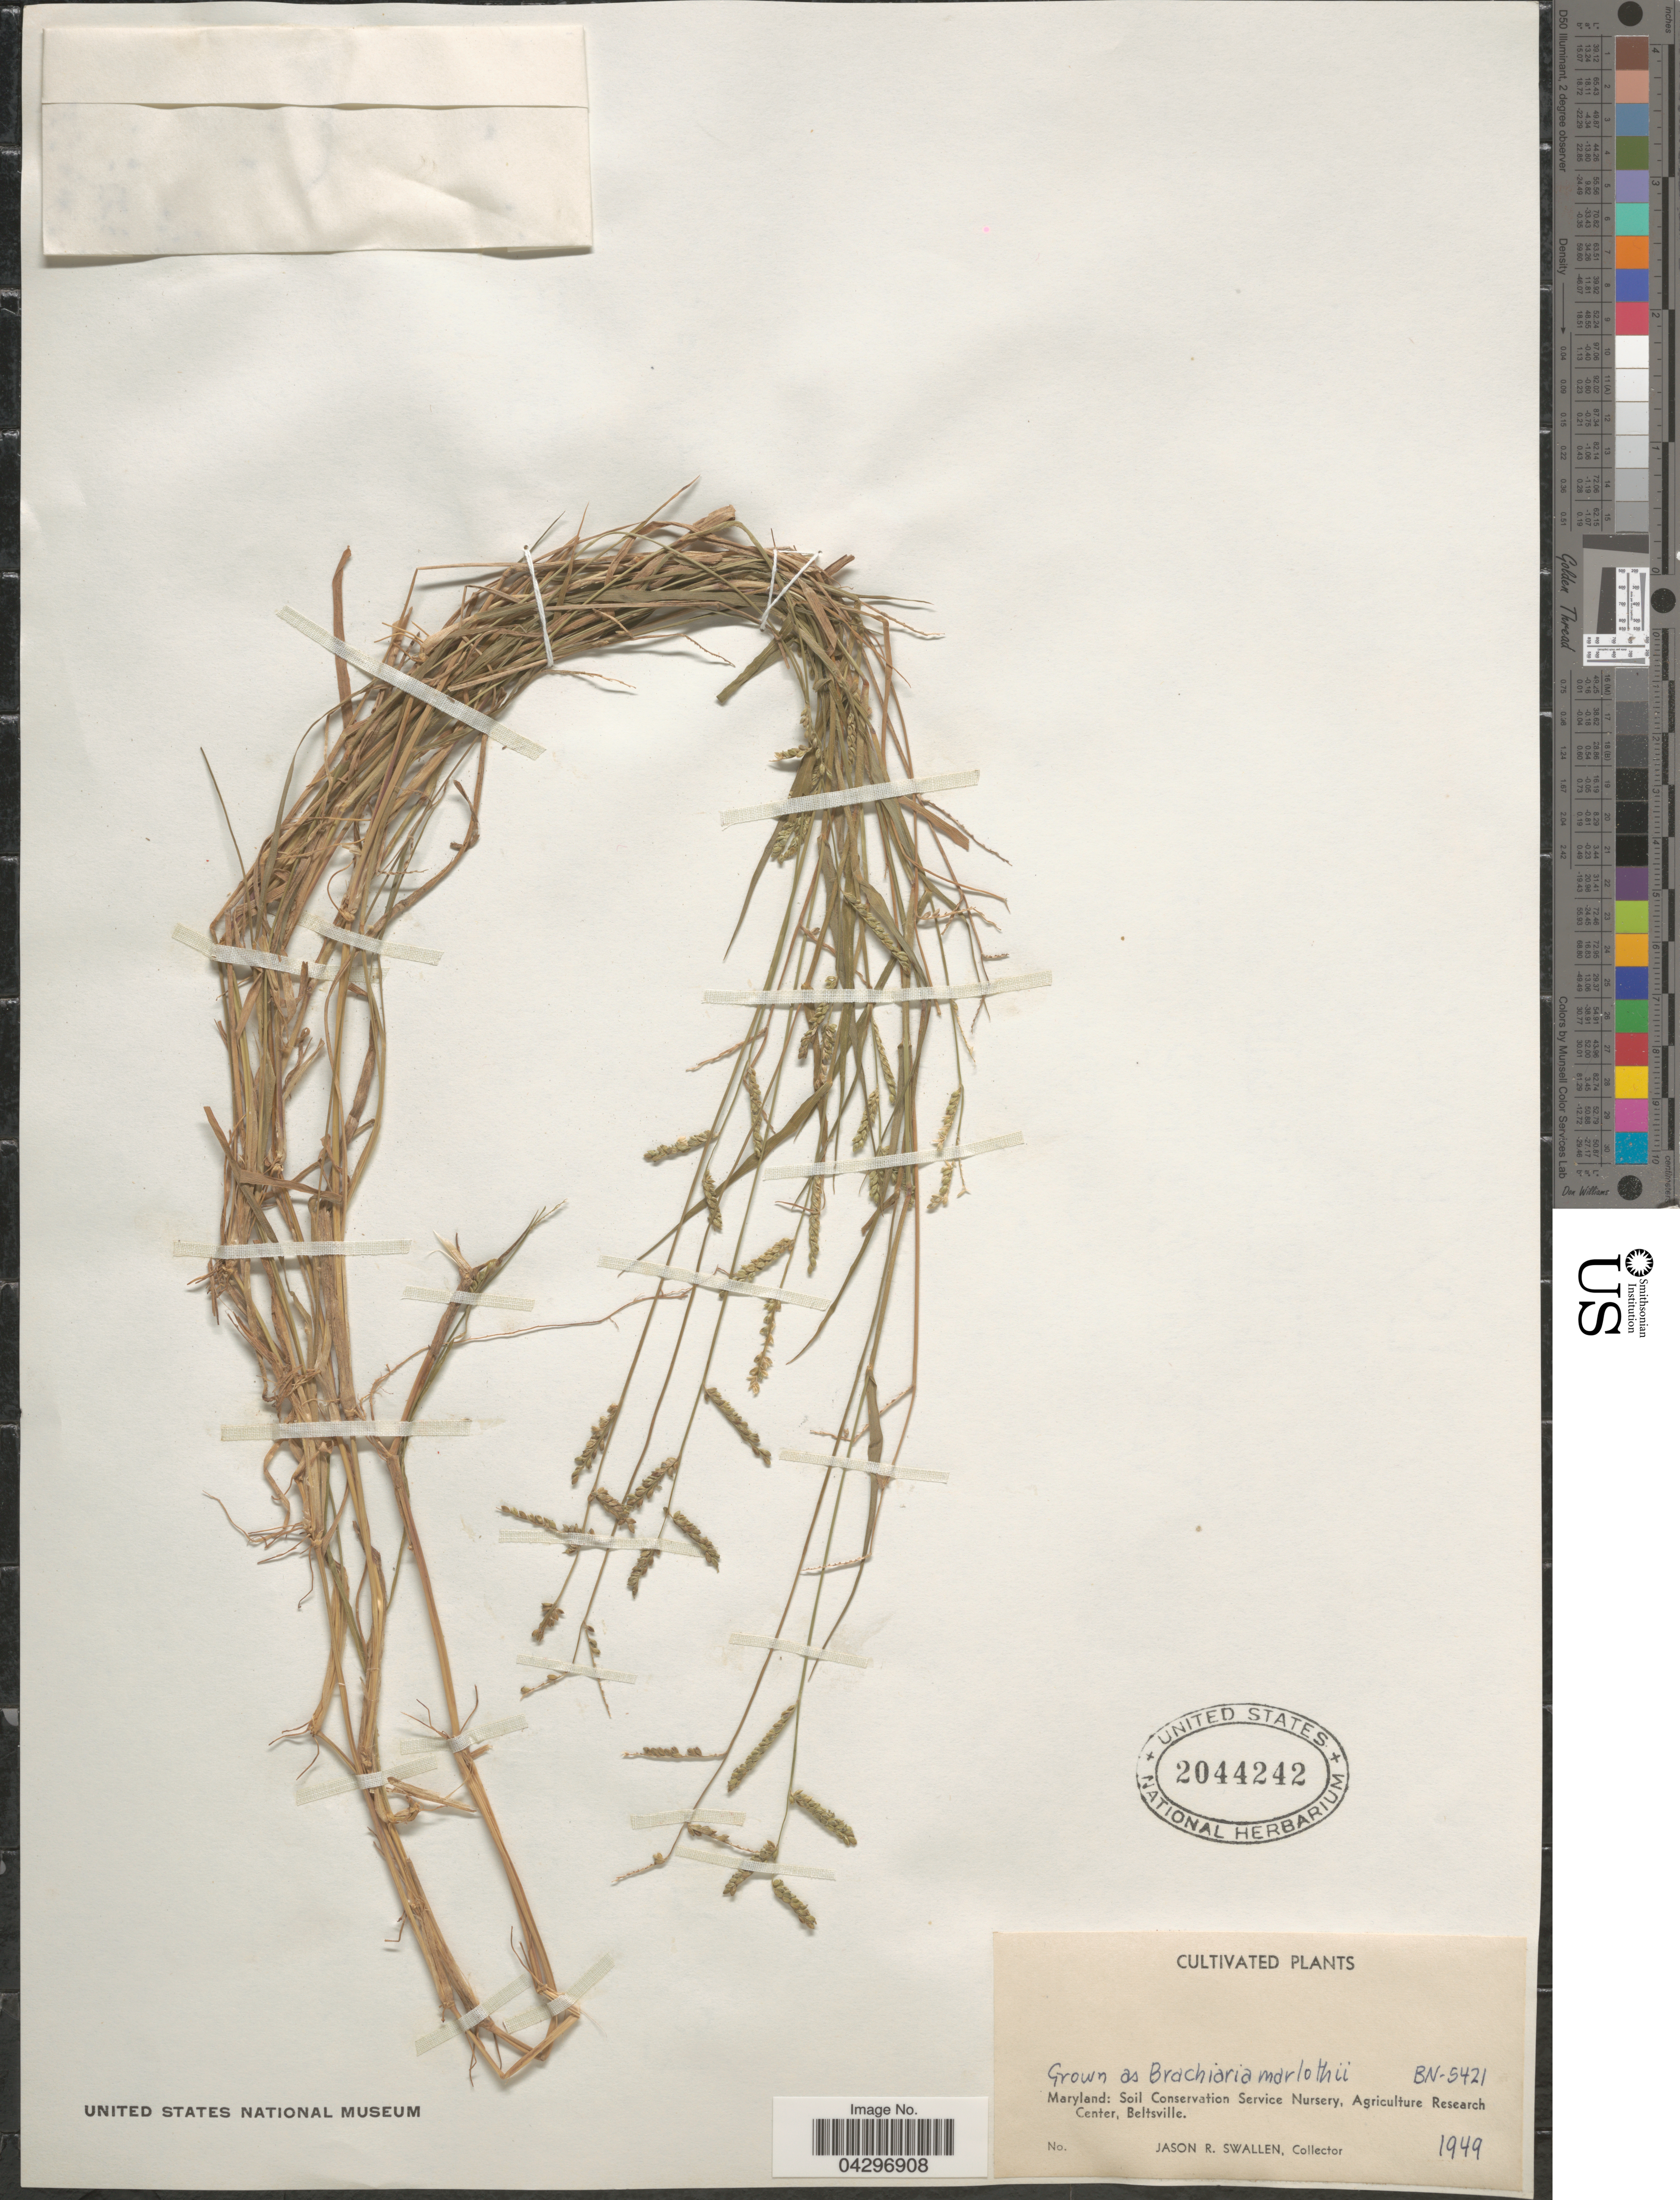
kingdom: Plantae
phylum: Tracheophyta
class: Liliopsida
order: Poales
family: Poaceae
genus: Urochloa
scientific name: Urochloa marlothii ined.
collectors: J. R. Swallen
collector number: BN-5421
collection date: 1949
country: United States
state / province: Maryland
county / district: Prince George's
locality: Soil Conservation Service Nursery, Agriculture Research Center, Beltsville.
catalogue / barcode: US 2044242